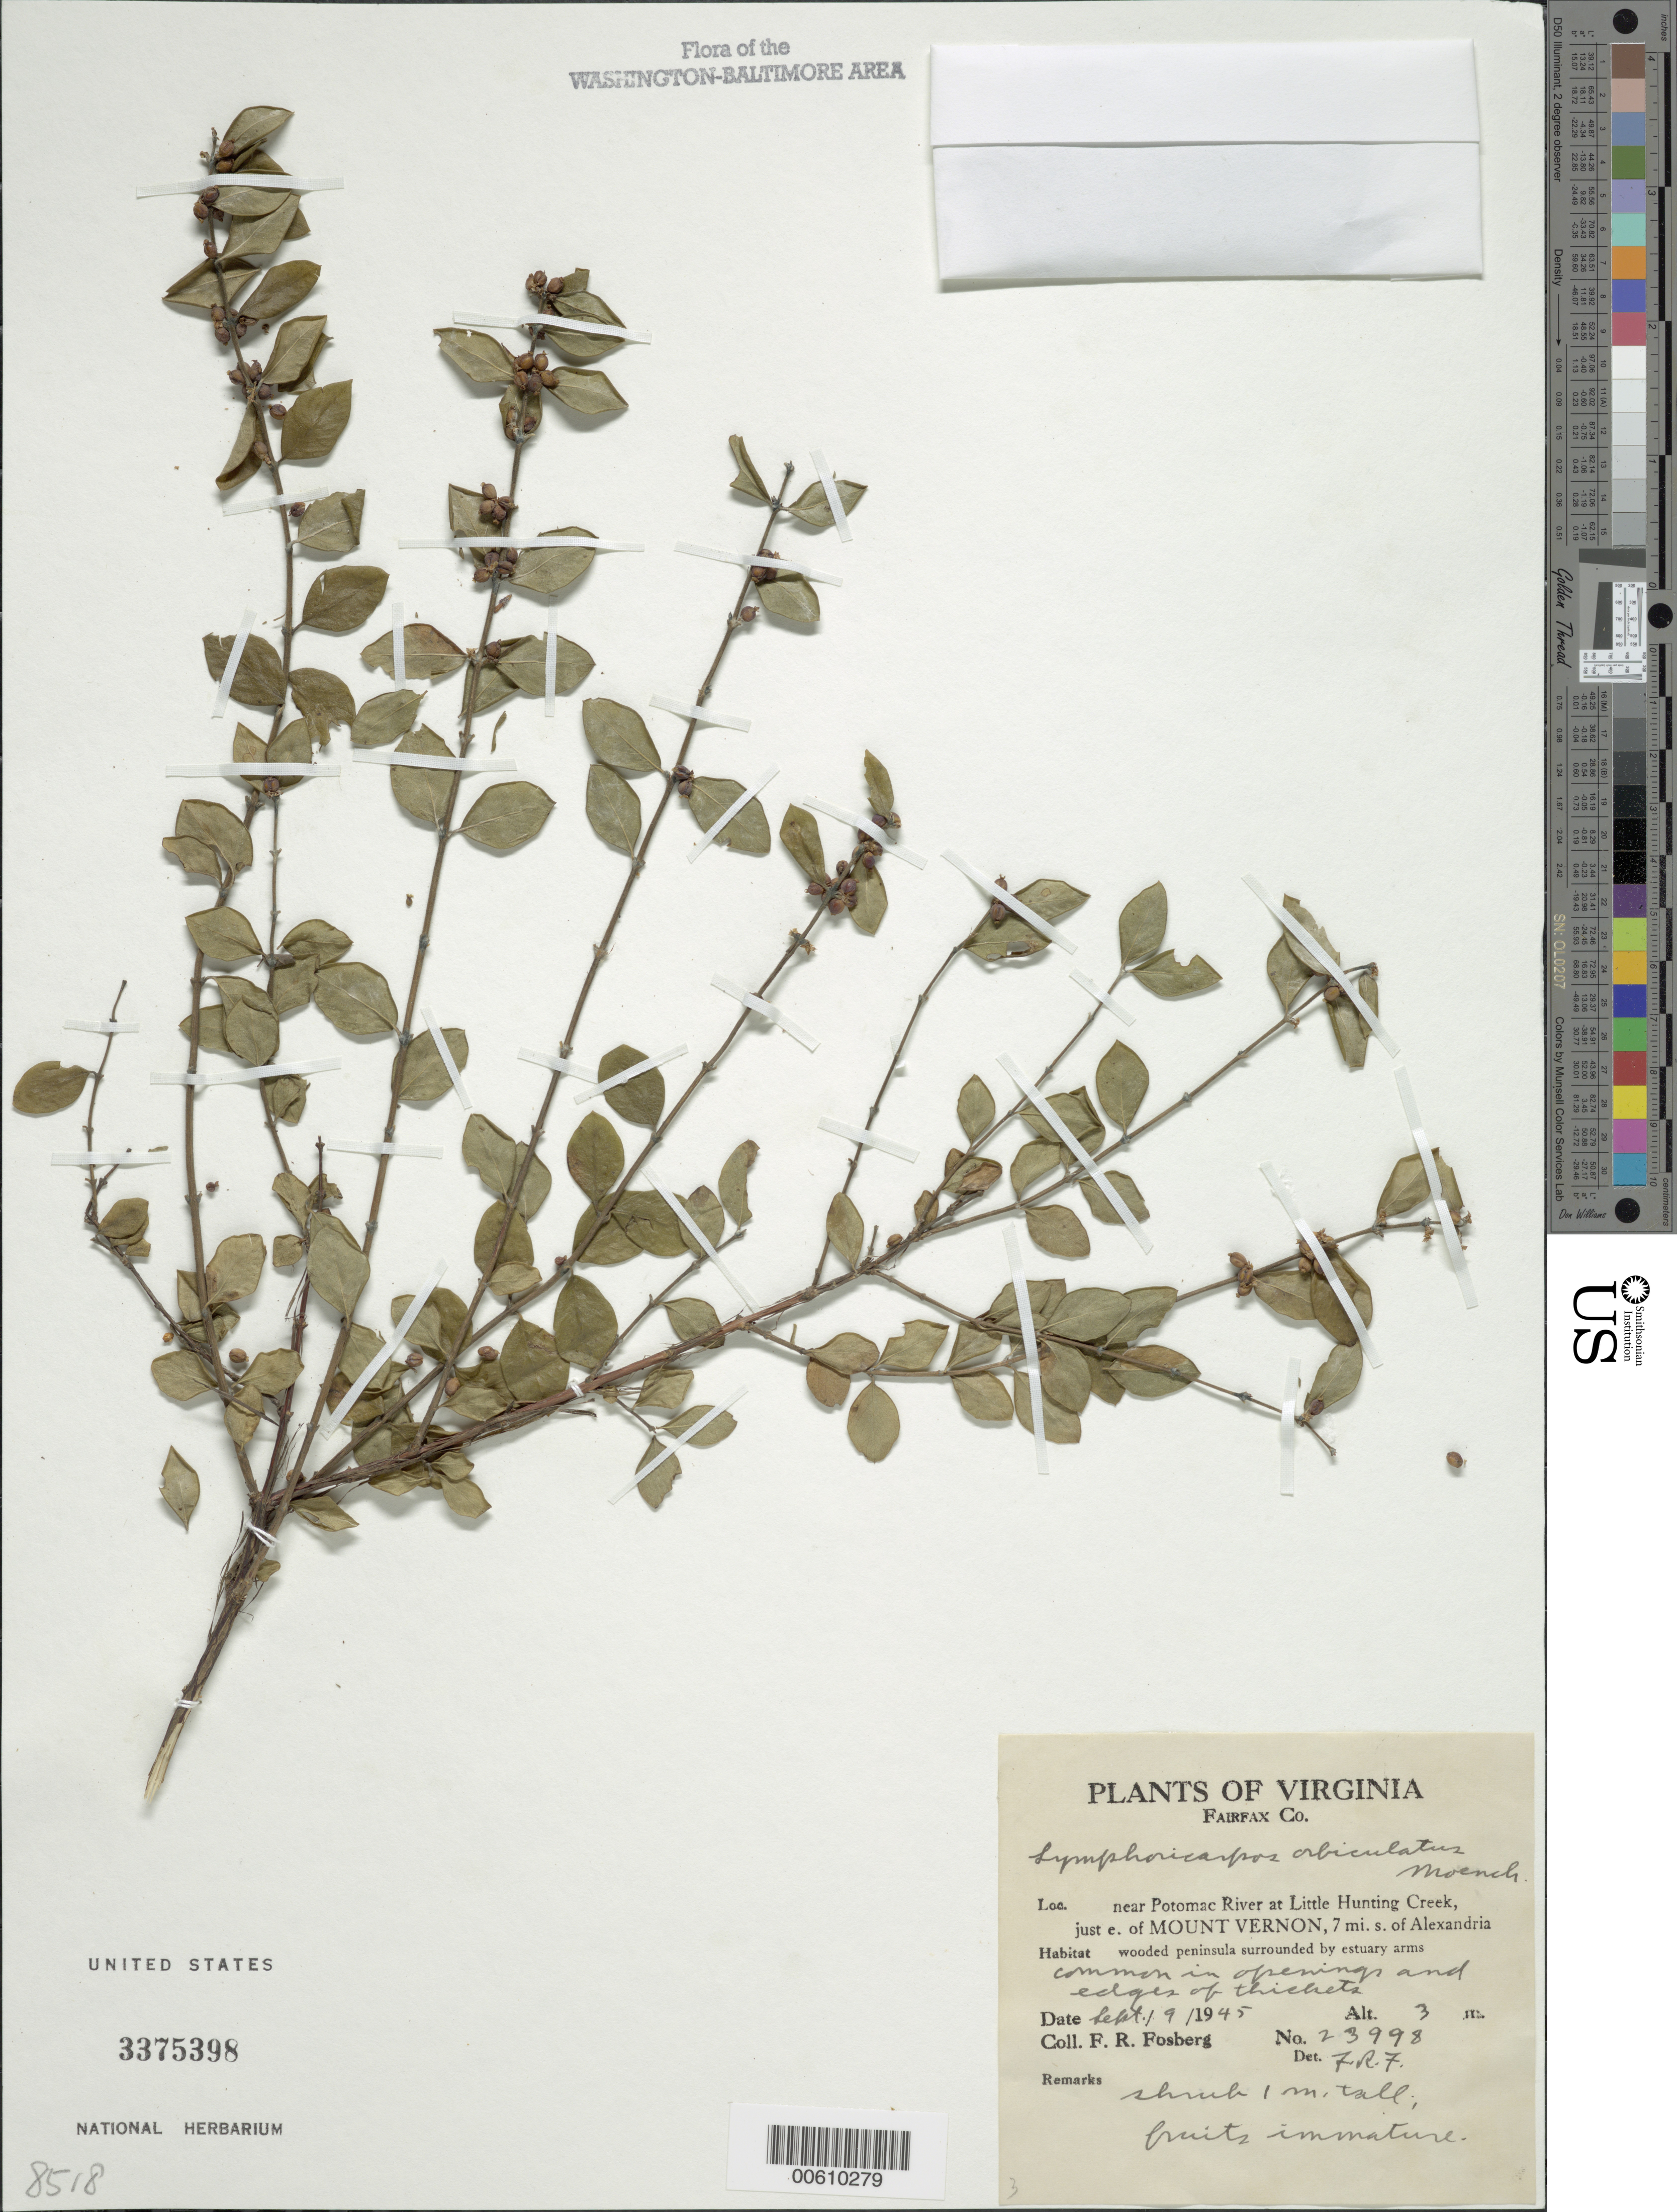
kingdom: Plantae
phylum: Tracheophyta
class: Magnoliopsida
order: Dipsacales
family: Caprifoliaceae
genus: Symphoricarpos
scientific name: Symphoricarpos orbiculatus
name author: Moench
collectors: F. R. Fosberg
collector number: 23998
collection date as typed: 09 Sep 1945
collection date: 1945-09-09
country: United States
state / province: Virginia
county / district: Fairfax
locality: Near Potomac River at Little Hunting Creek, E of Mount Vernon, S of Alexandria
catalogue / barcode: US 3375398